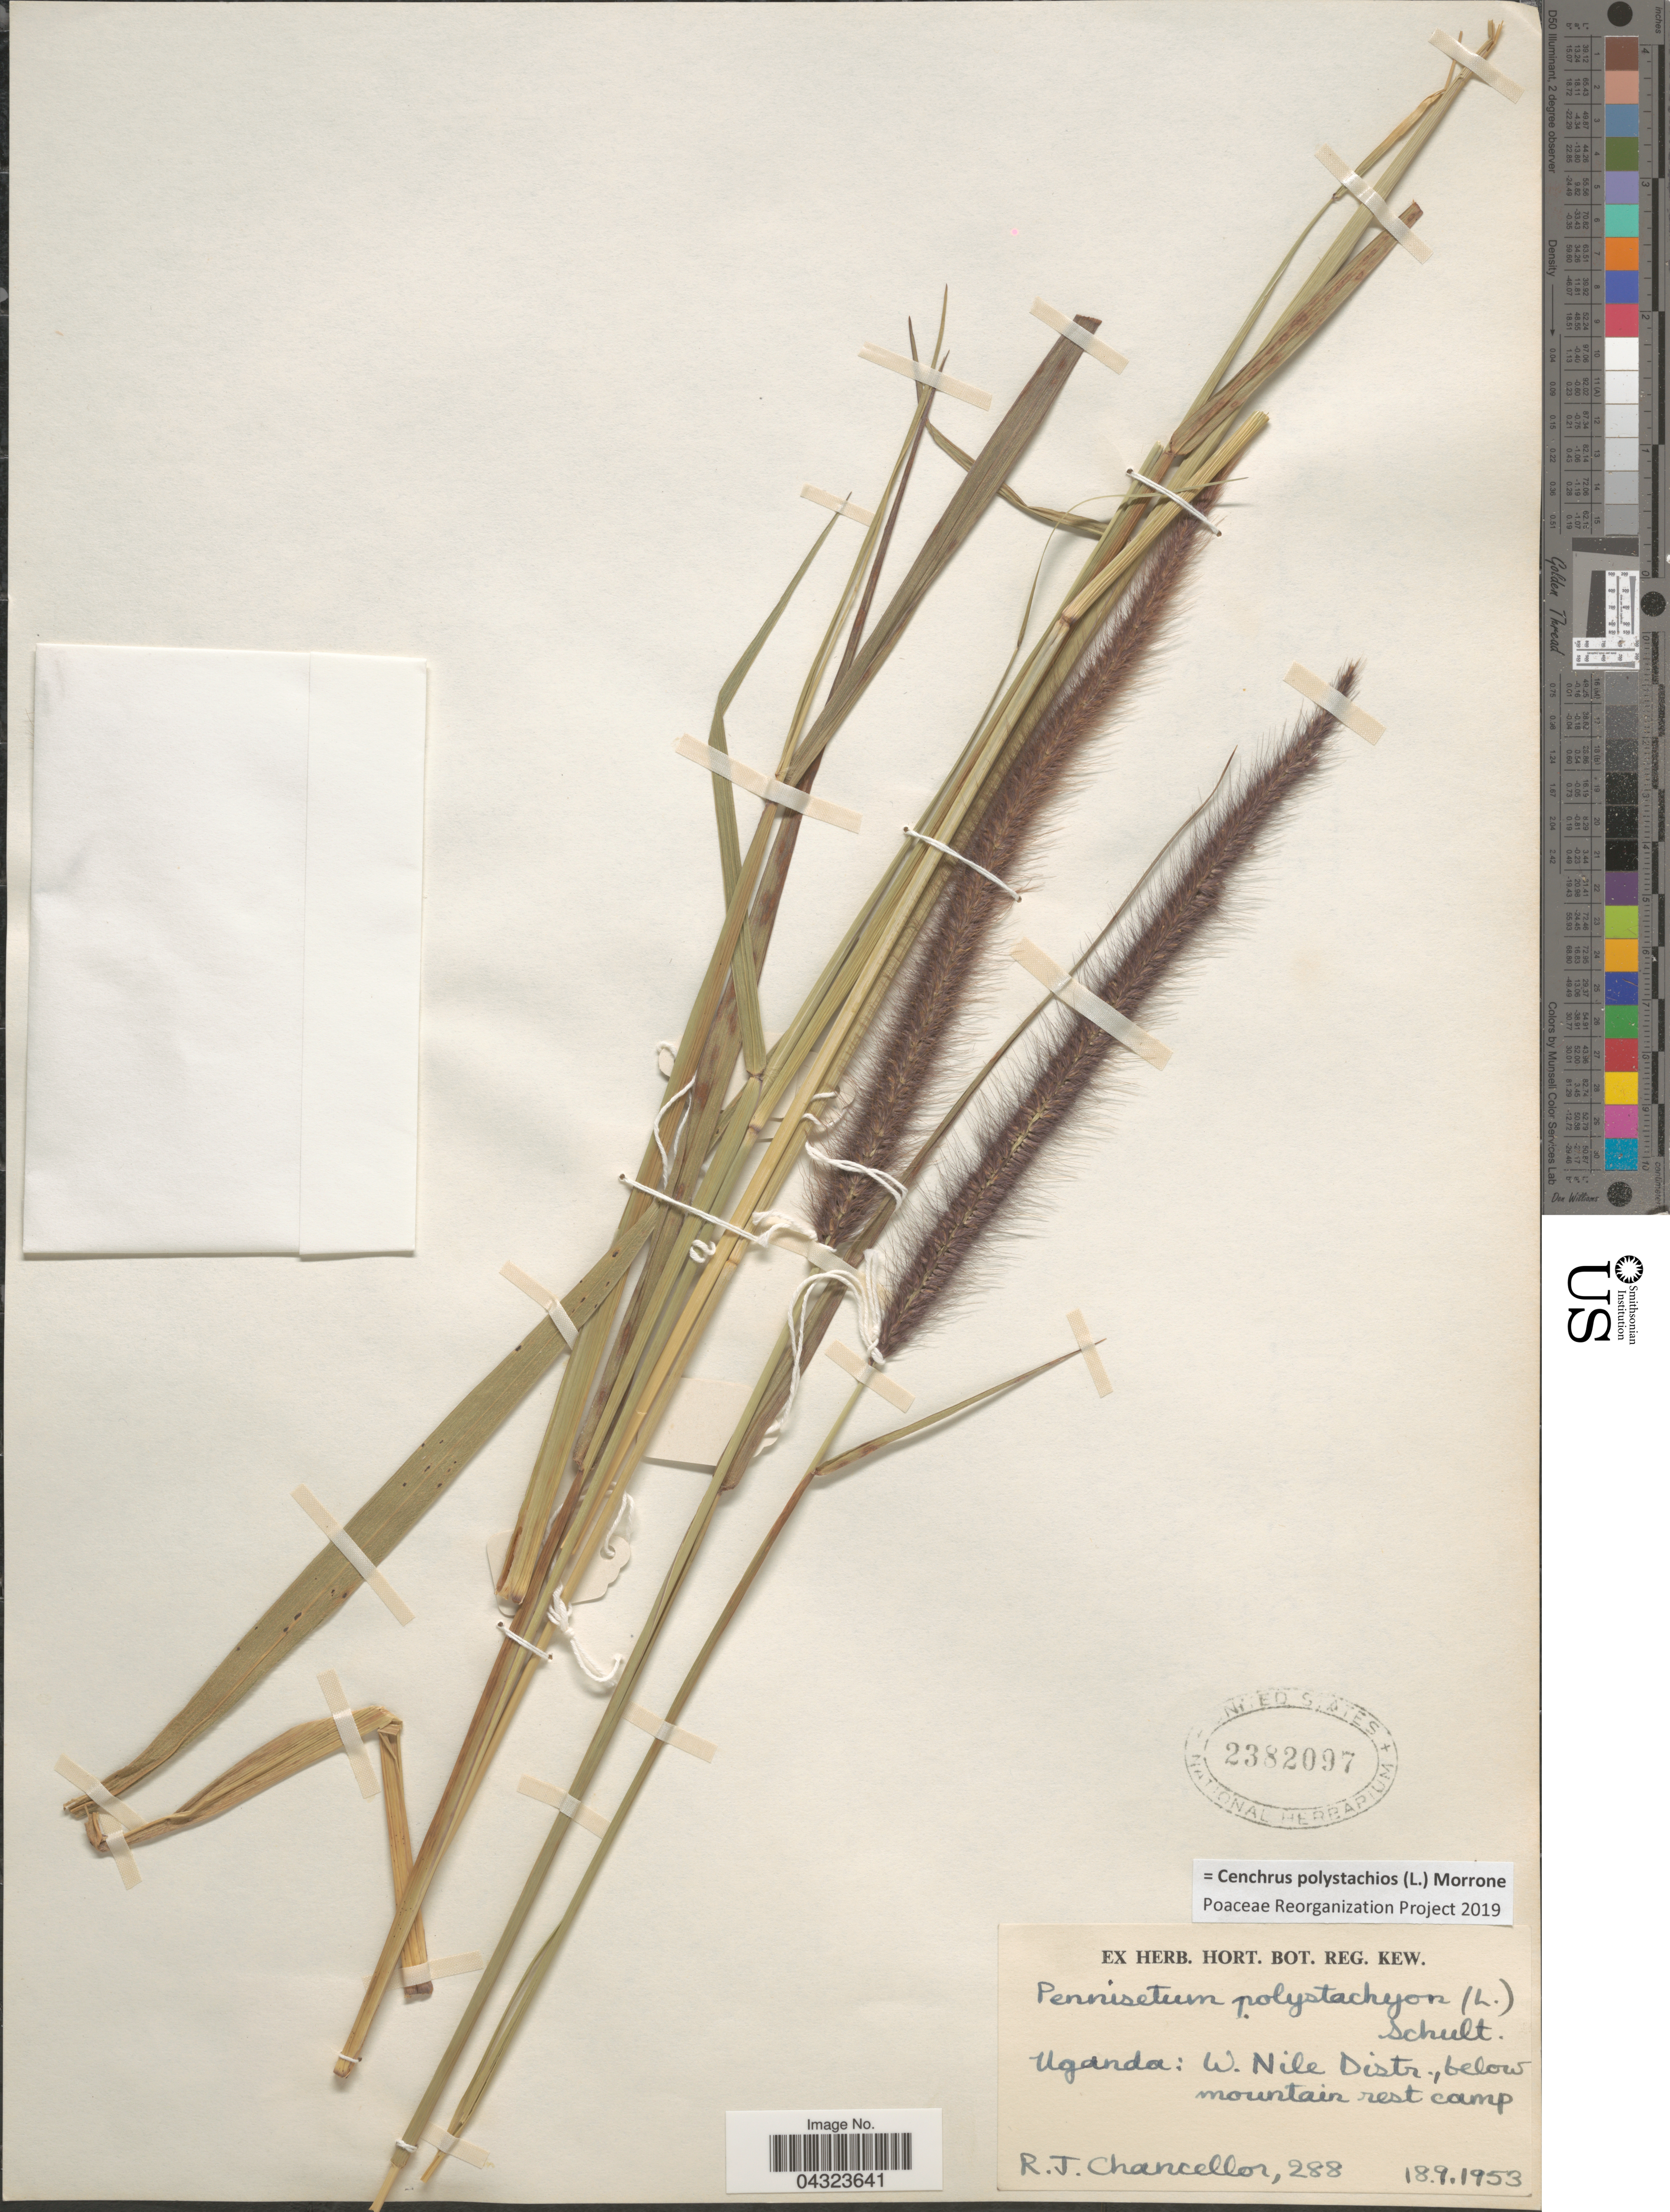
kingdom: Plantae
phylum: Tracheophyta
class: Liliopsida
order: Poales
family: Poaceae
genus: Cenchrus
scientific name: Cenchrus polystachios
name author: (L.) Morrone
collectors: R. Chancellor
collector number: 288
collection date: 1953-09-18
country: Uganda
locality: W. Nile Distr., below mountain rest camp.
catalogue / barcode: US 2382097